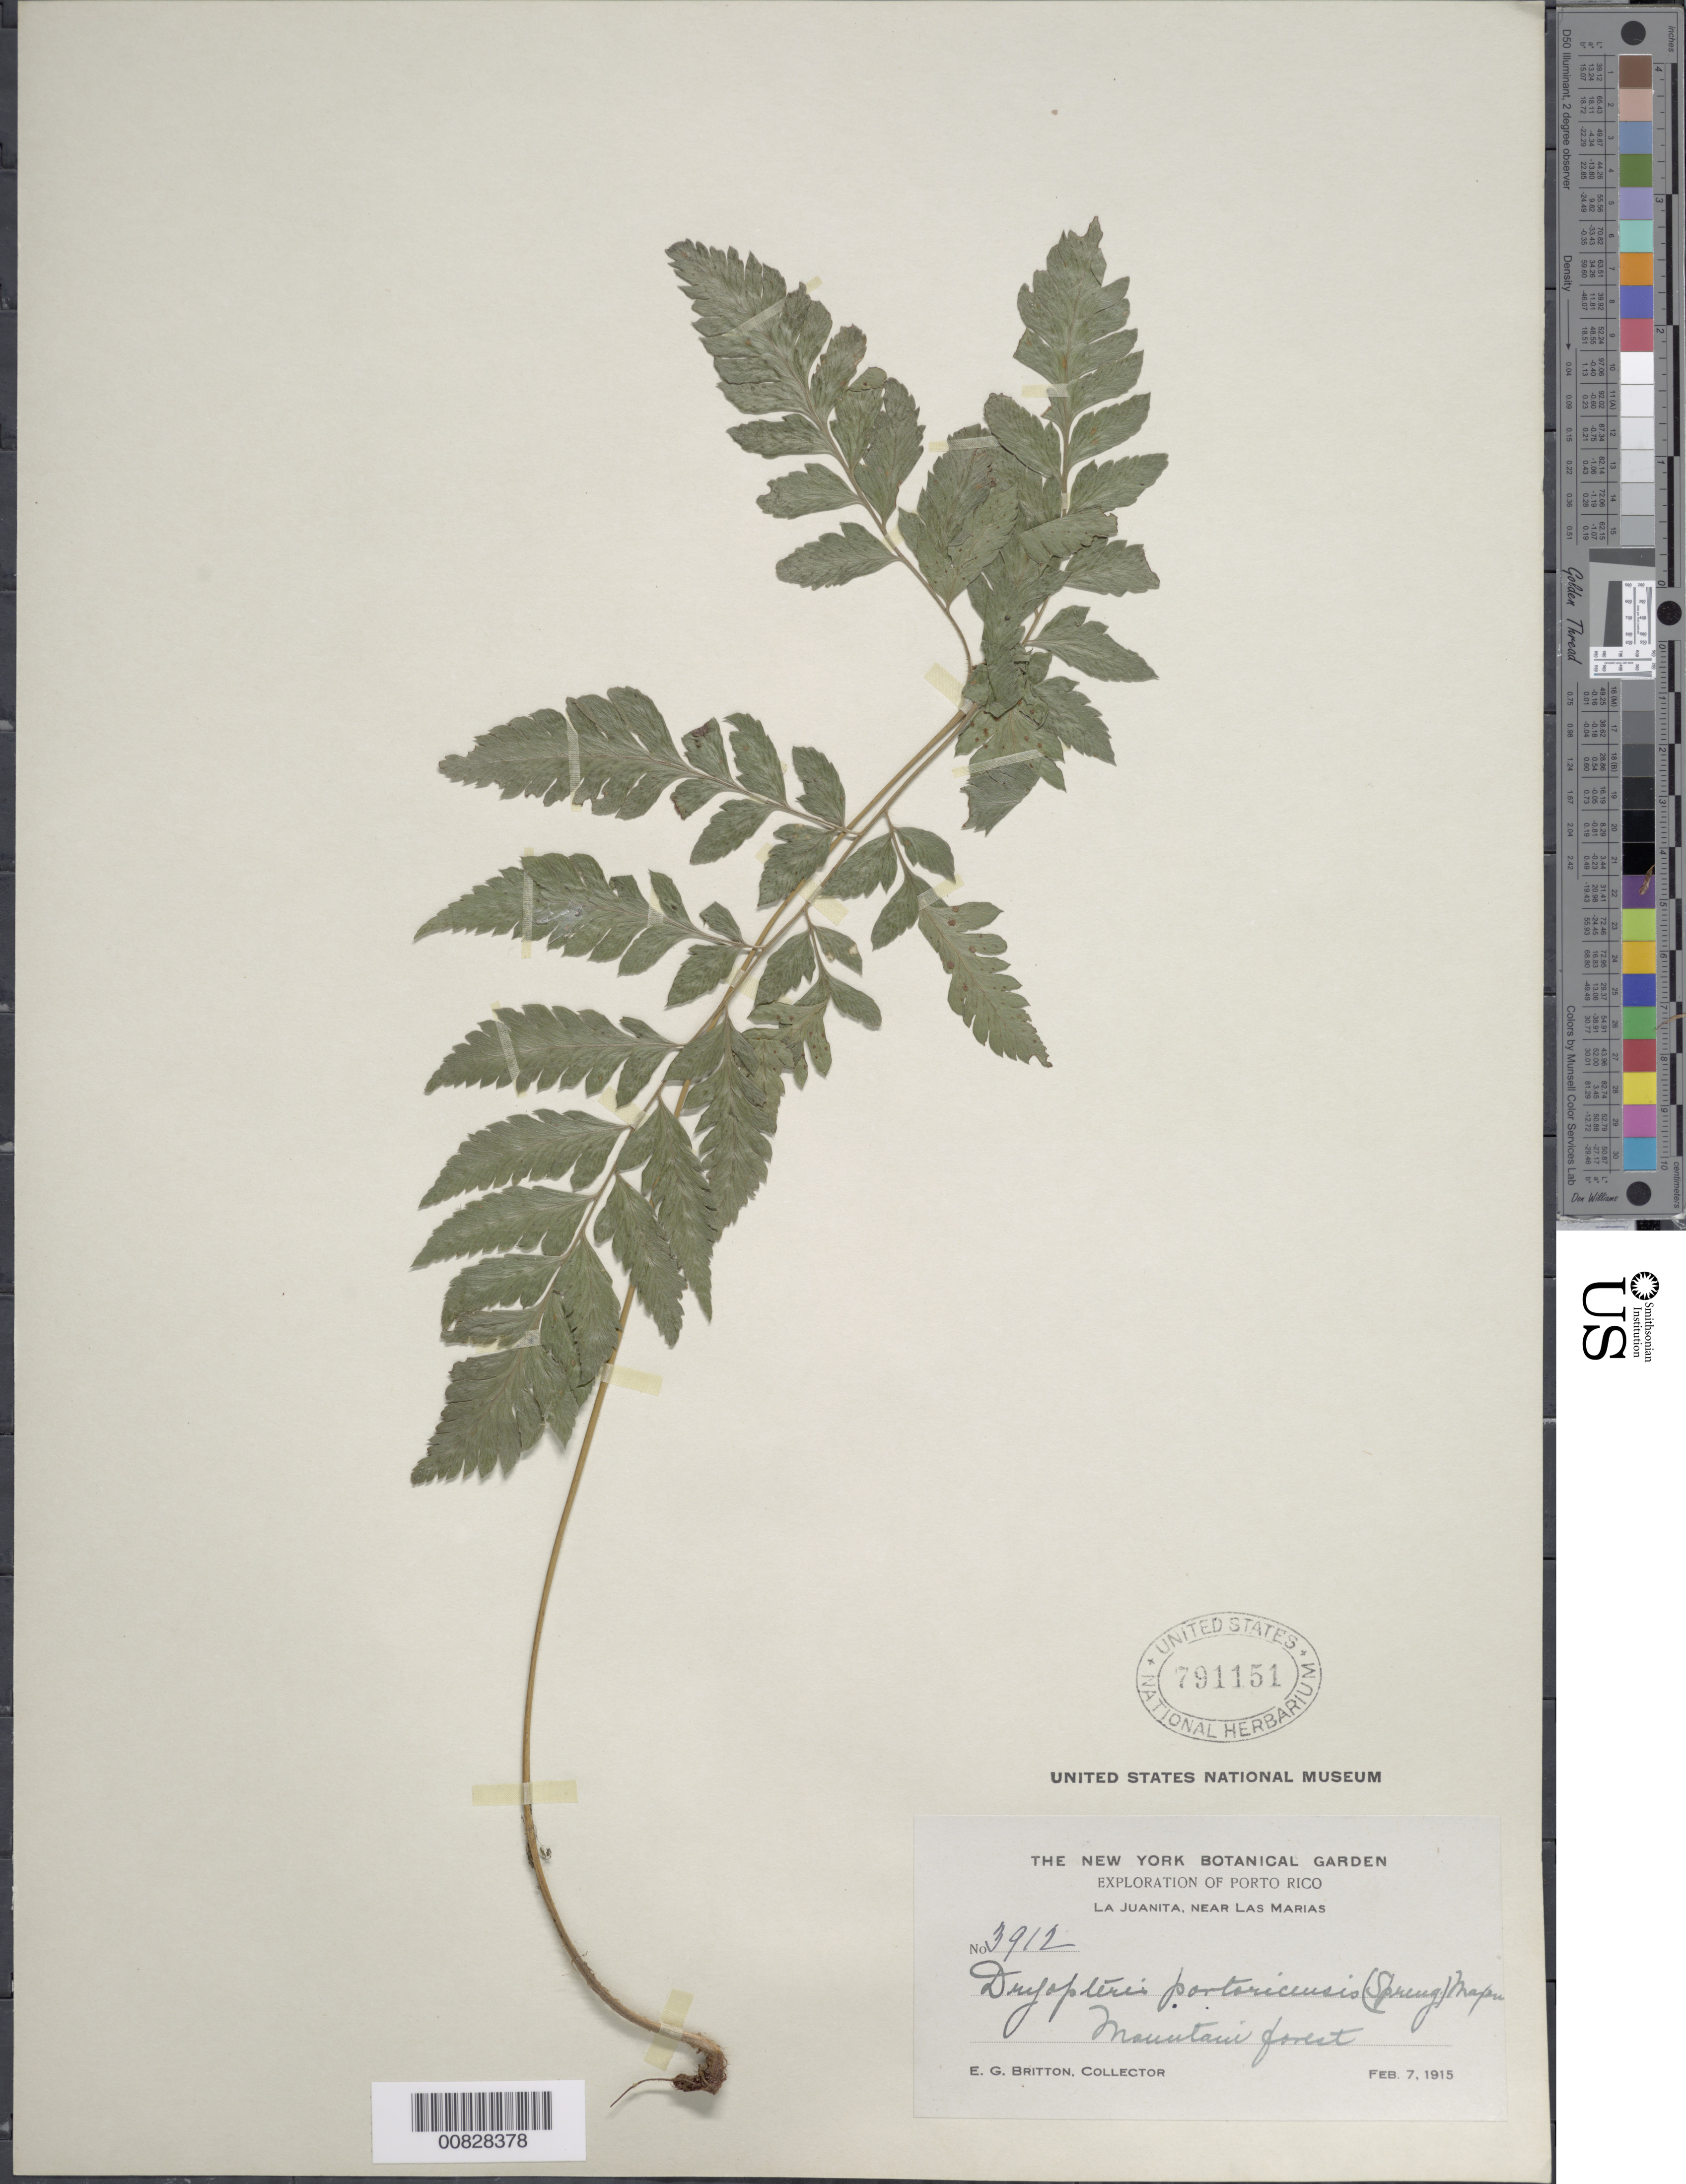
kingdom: Plantae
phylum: Tracheophyta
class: Polypodiopsida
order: Polypodiales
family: Dryopteridaceae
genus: Polystichopsis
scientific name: Polystichopsis chaerophylloides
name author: (Poir.) C.V. Morton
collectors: E. G. Britton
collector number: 3912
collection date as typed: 07 Feb 1915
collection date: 1915-02-07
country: Puerto Rico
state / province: Las Marías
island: Puerto Rico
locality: La Juanita, near Las Marias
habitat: Mountain forest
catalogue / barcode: US 791151